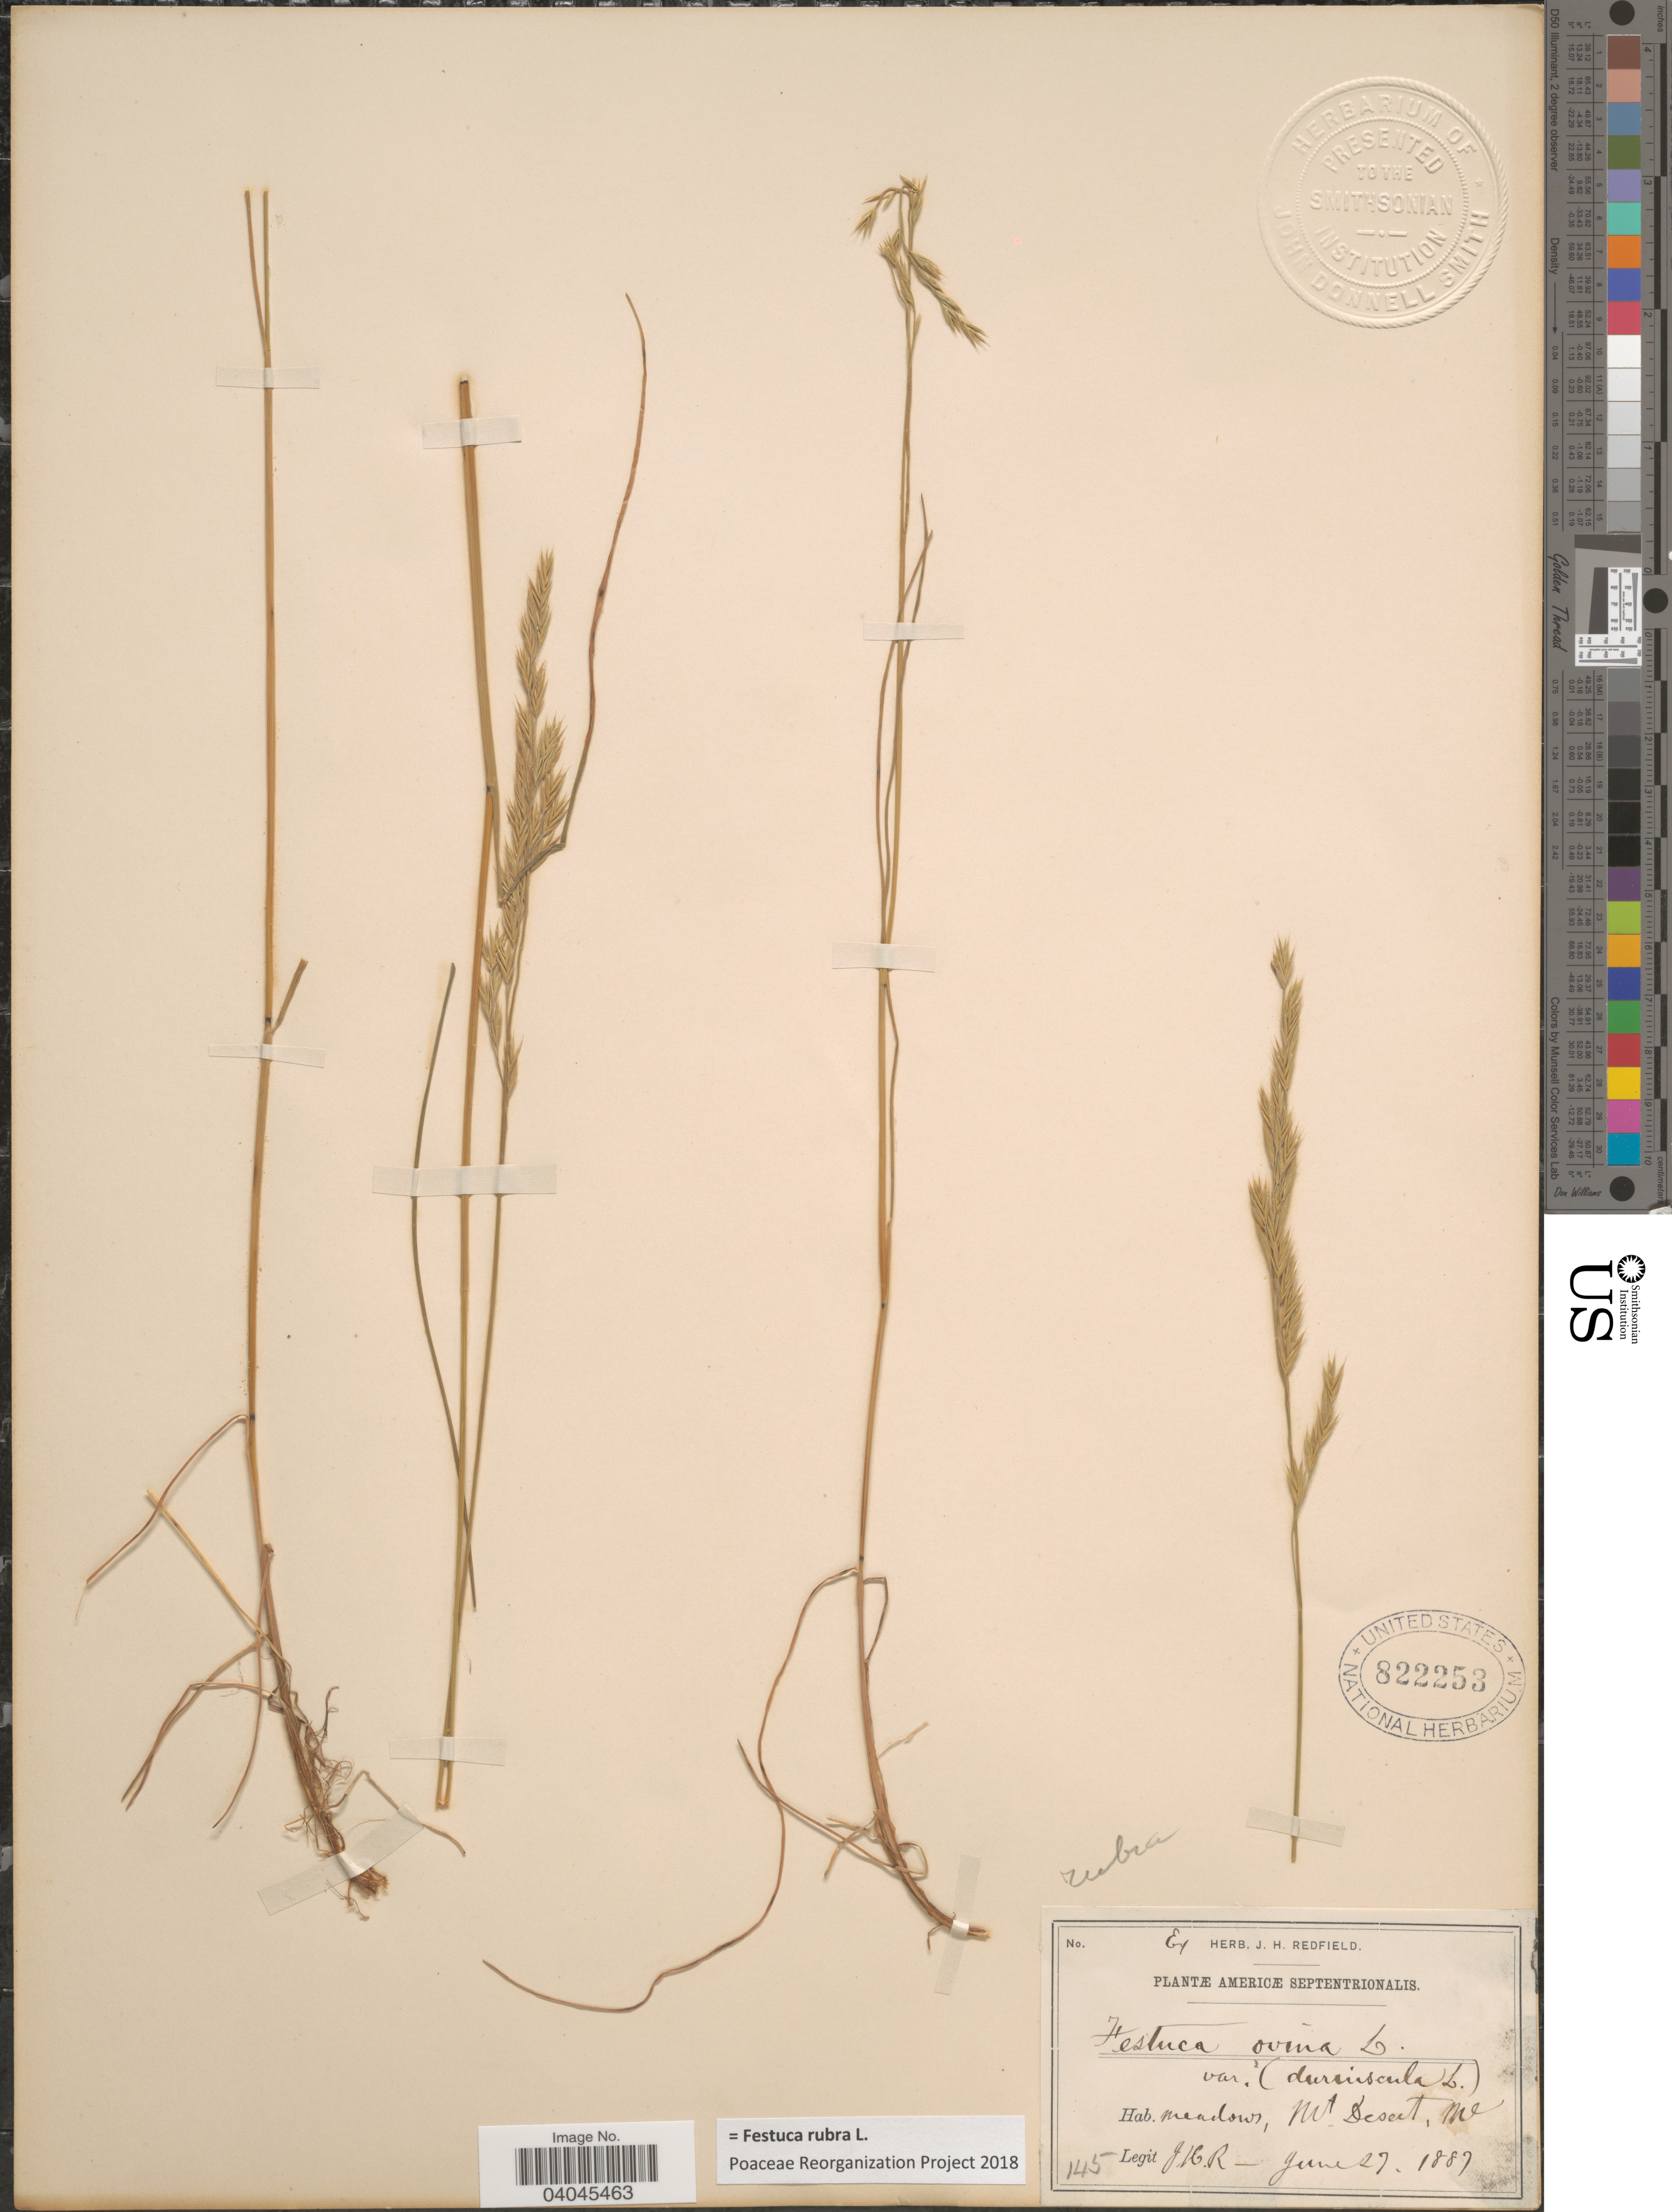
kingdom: Plantae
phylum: Tracheophyta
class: Liliopsida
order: Poales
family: Poaceae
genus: Festuca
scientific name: Festuca rubra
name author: L.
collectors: J. Redfield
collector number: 145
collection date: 1887-06-27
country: United States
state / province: Maine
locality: Americæ Septentrionalis. Meadows. Mt. Desert.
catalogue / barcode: US 822253